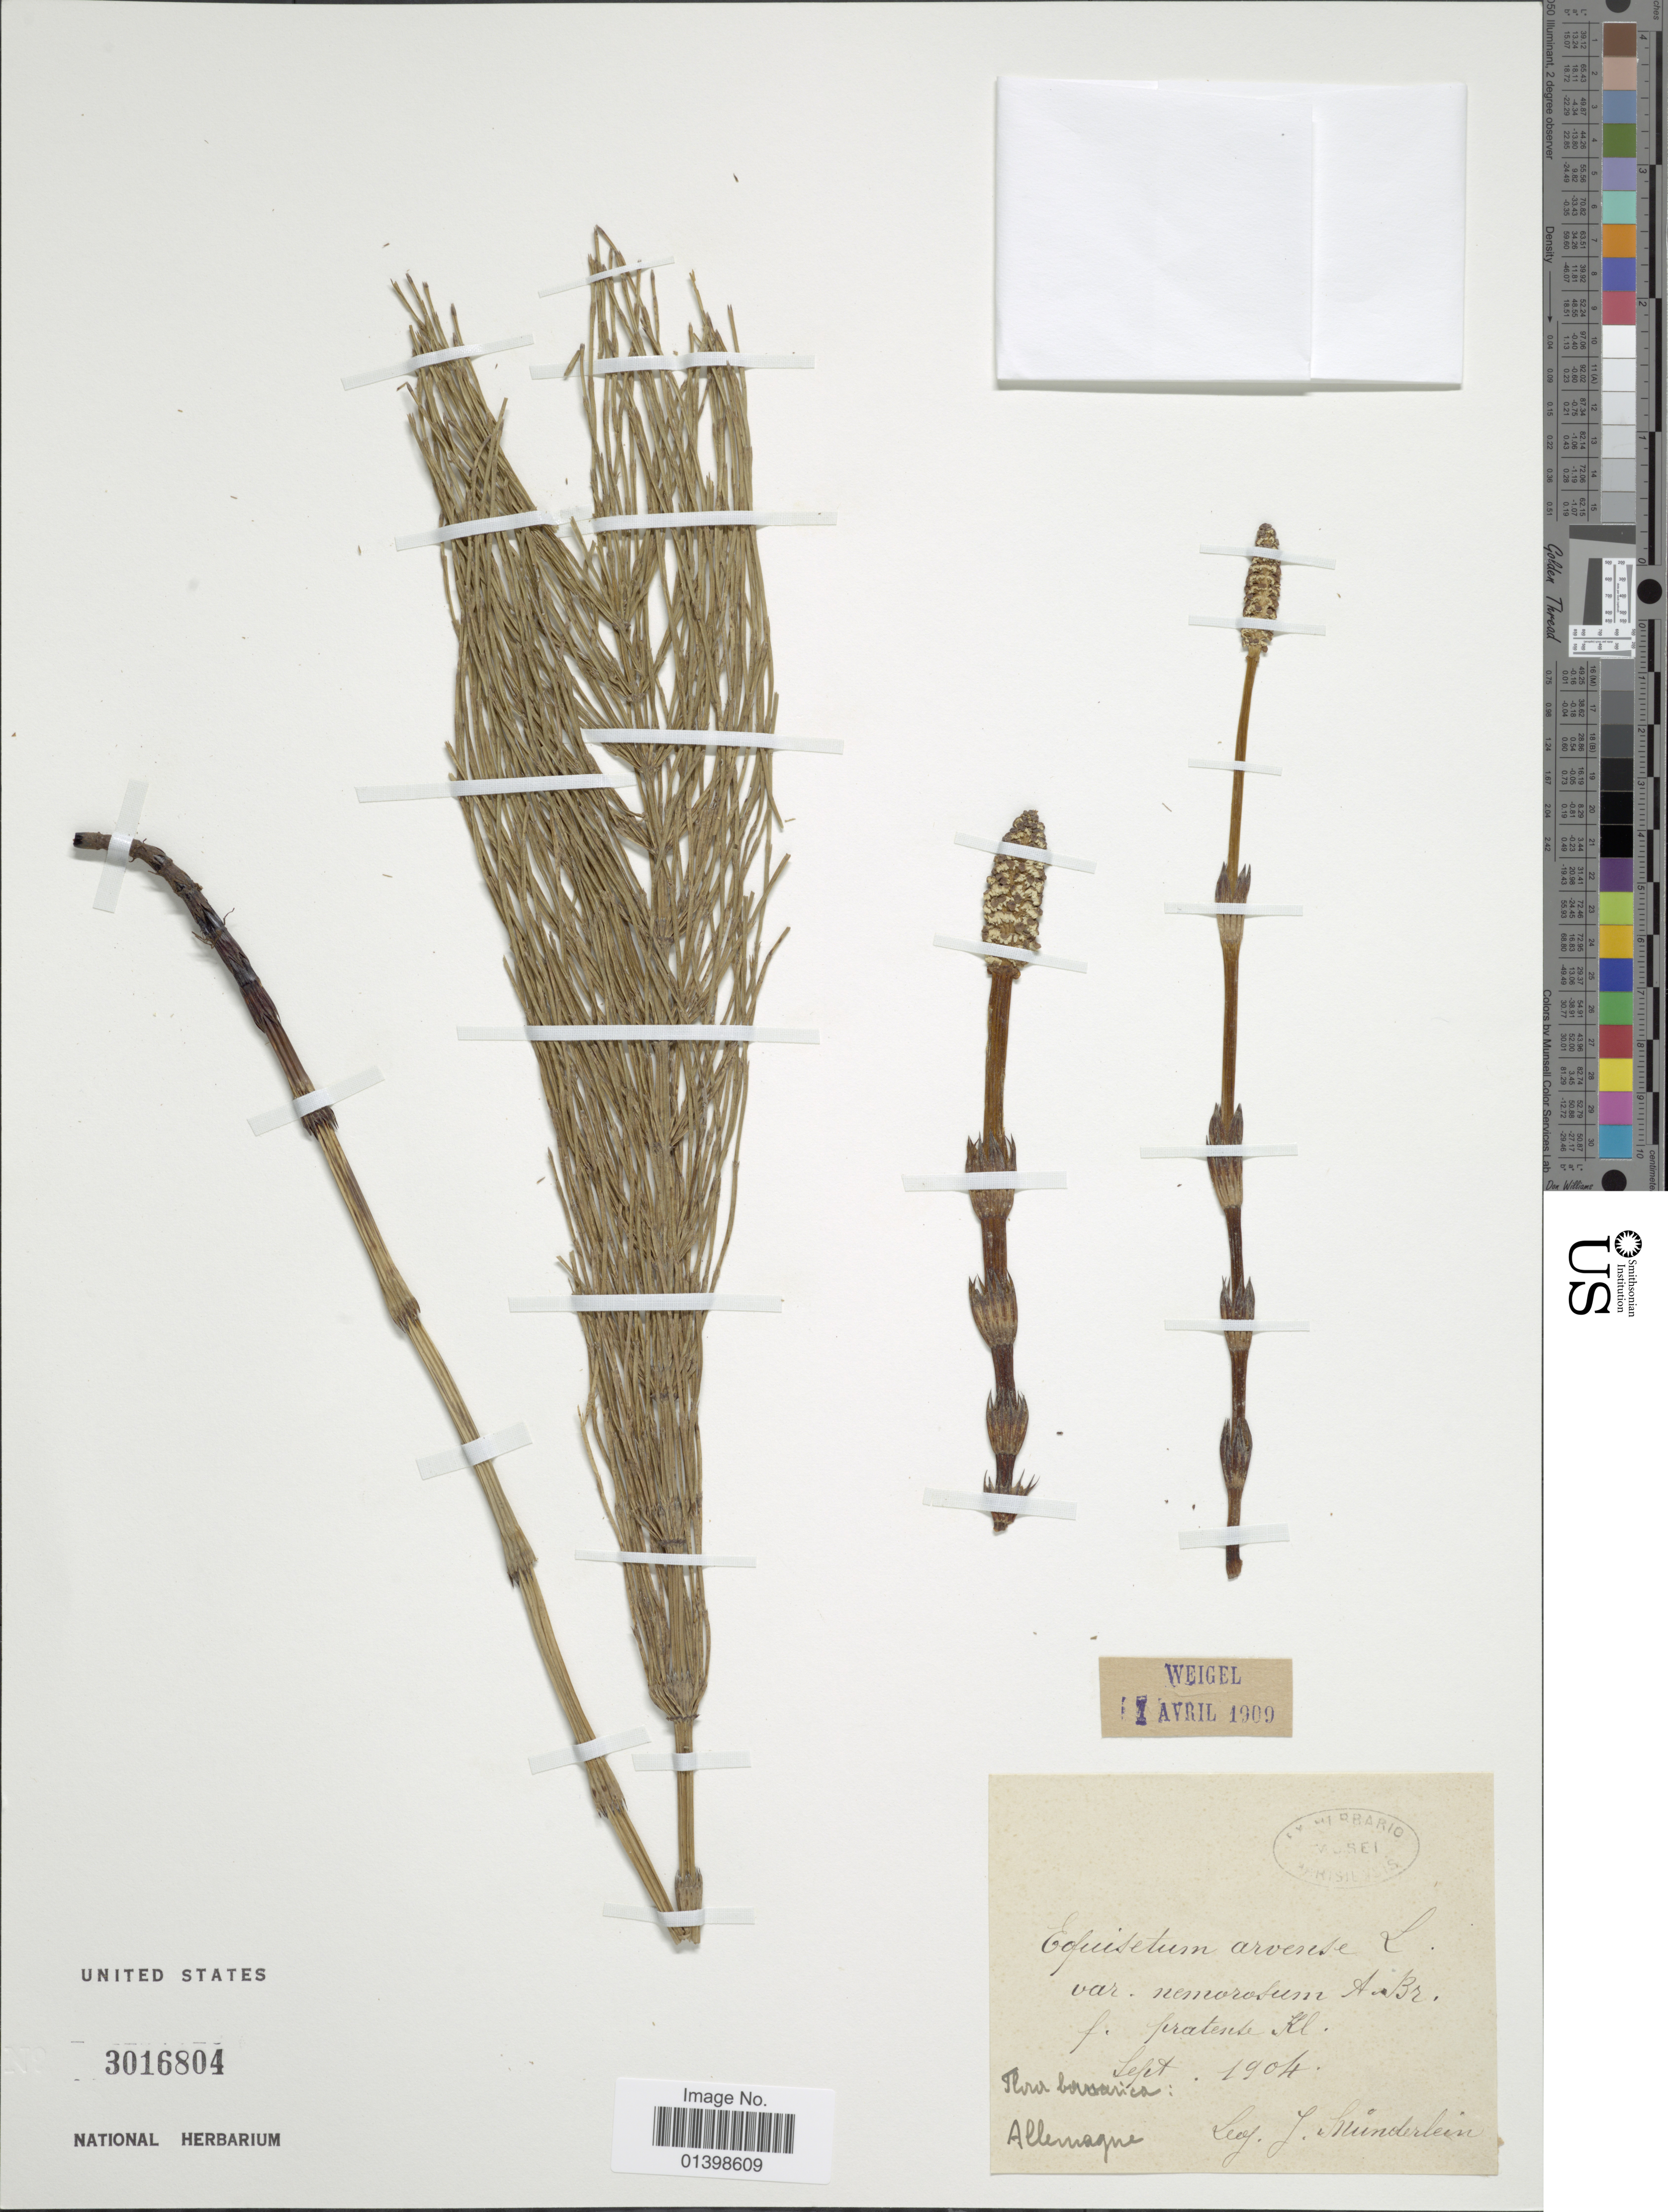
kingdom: Plantae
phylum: Tracheophyta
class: Polypodiopsida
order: Equisetales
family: Equisetaceae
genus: Equisetum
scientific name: Equisetum arvense var. campestre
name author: (Schultz) Rupr.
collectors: J. Münderlein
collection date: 1904-09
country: Germany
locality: Bavarica, Allenagne [interpreted]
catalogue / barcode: US 3016804